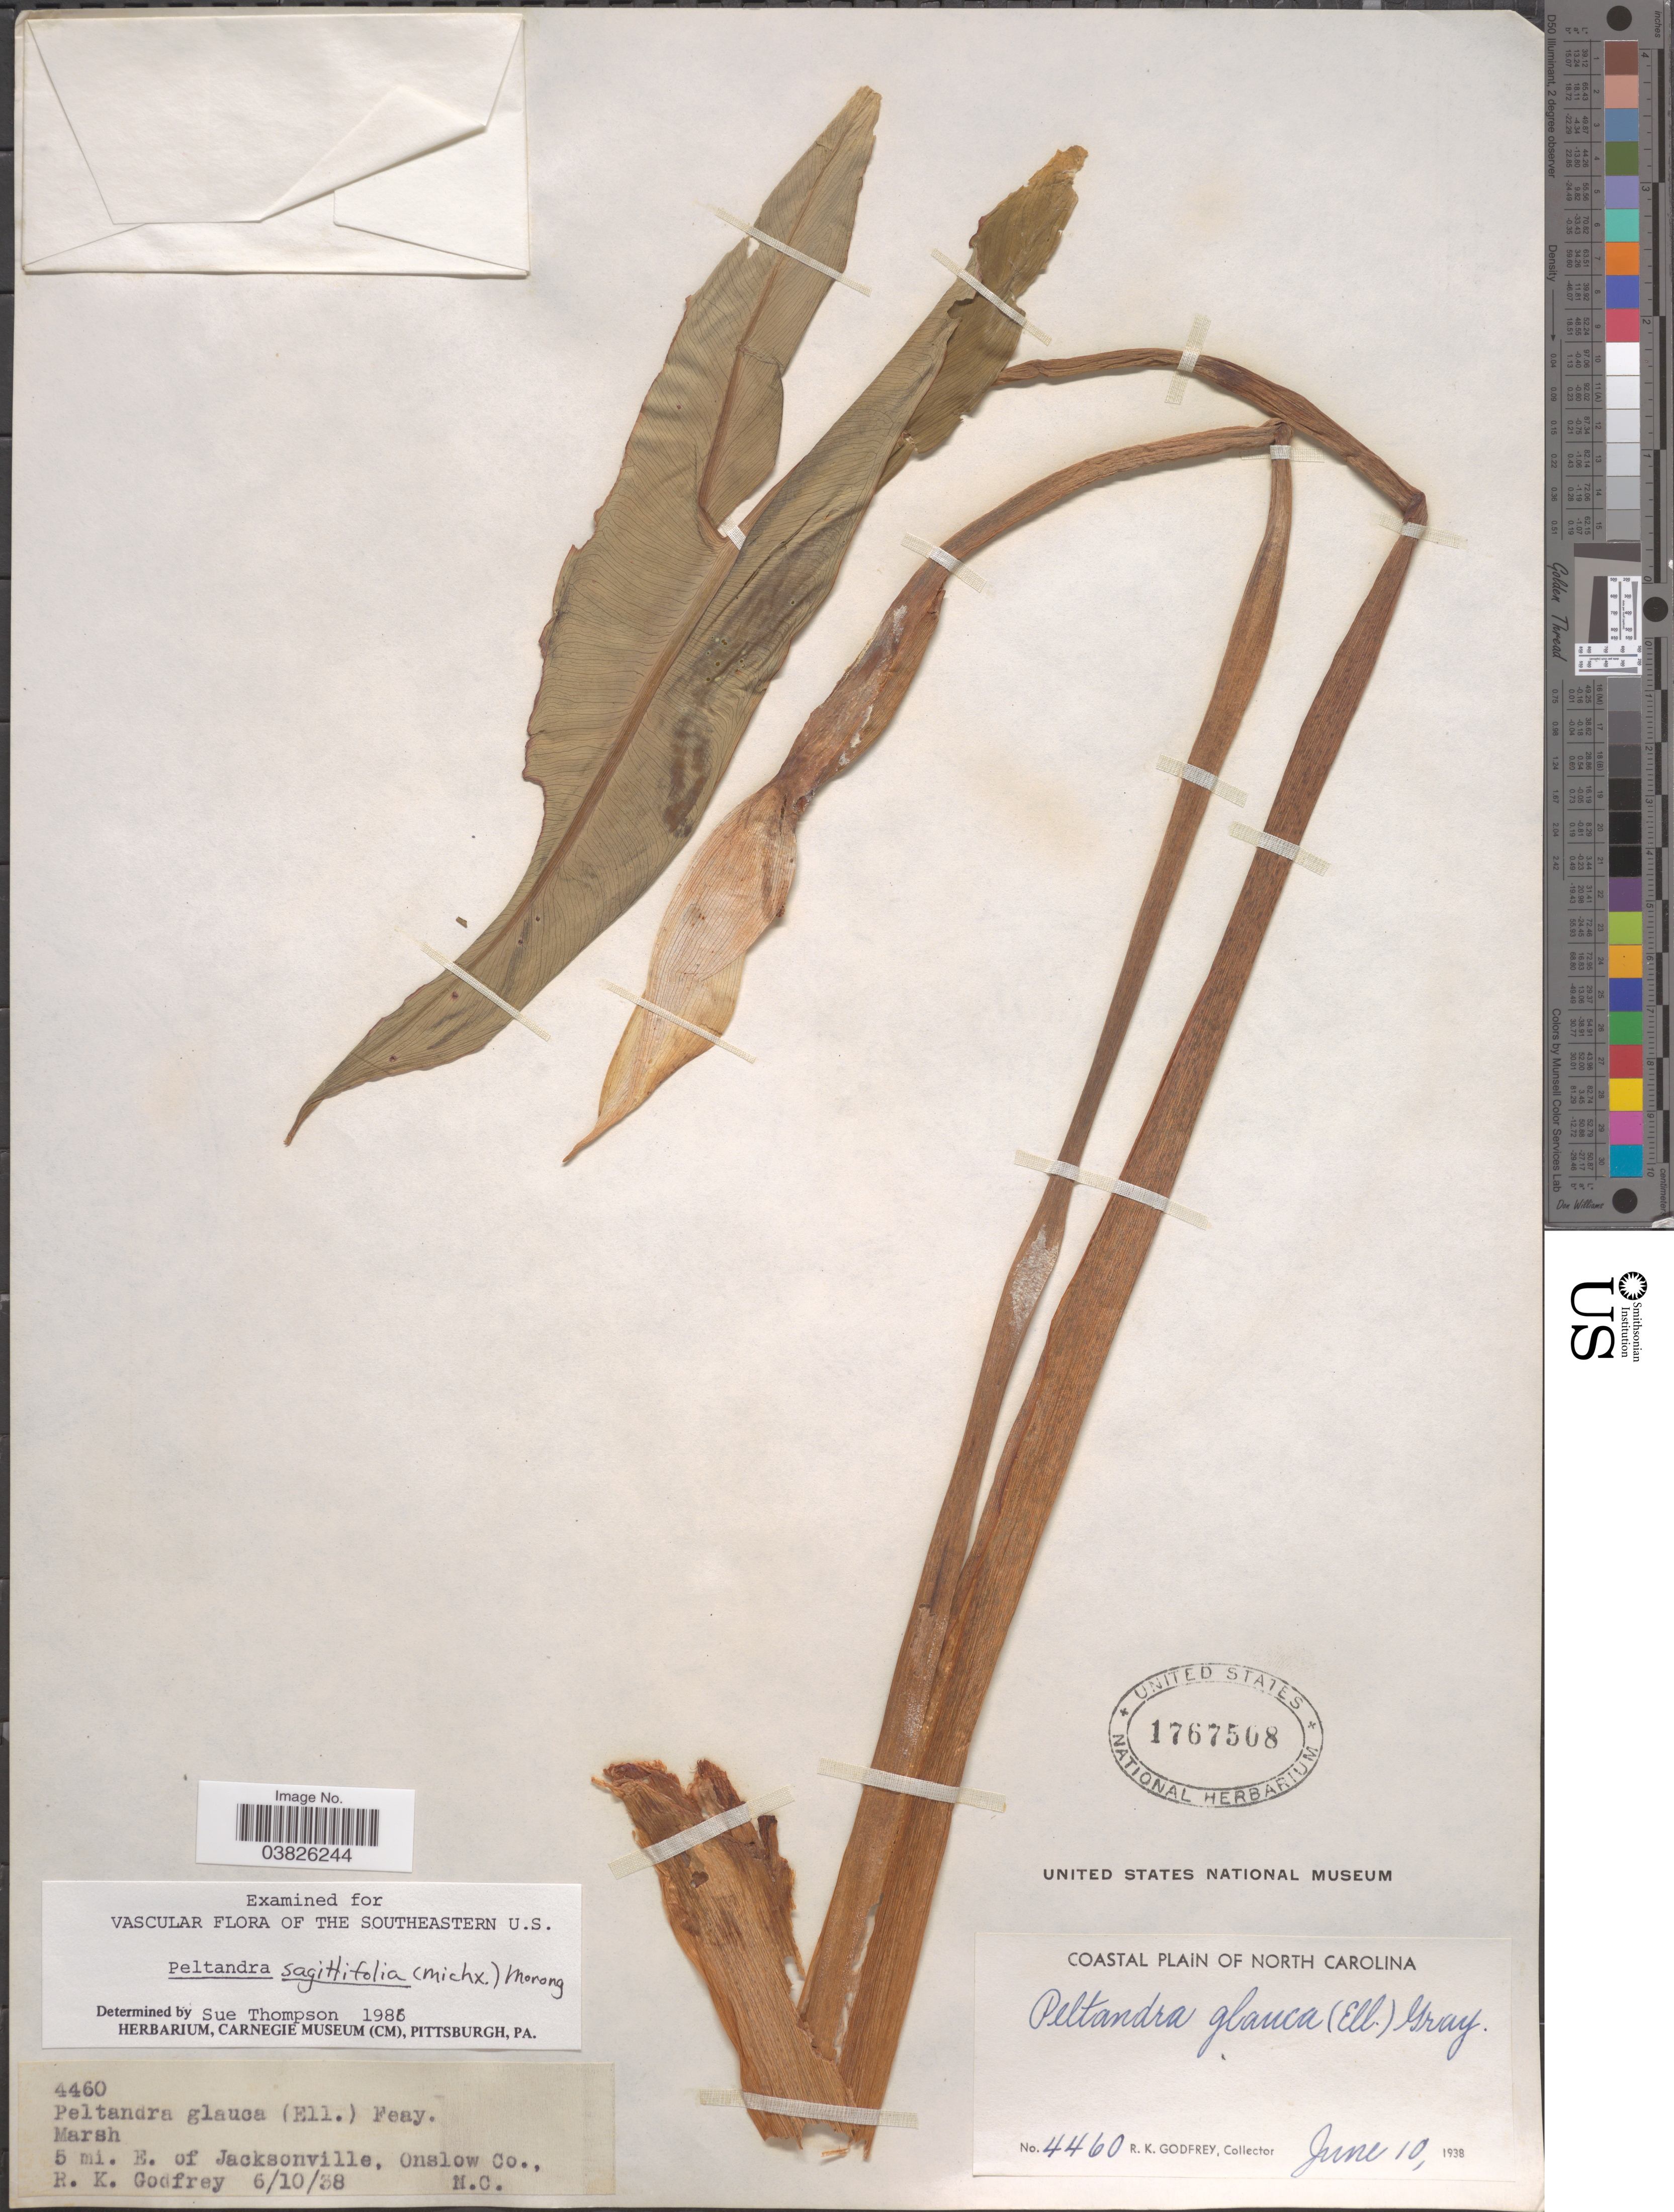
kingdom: Plantae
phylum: Tracheophyta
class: Liliopsida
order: Alismatales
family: Araceae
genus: Peltandra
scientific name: Peltandra sagittifolia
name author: (Michx.) Morong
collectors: R. K. Godfrey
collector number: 4460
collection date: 1938-06-10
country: United States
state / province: North Carolina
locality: Coastal Plain of North Carolina. 5 mi. E. of Jacksonville, Onslow Co.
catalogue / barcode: US 1767508